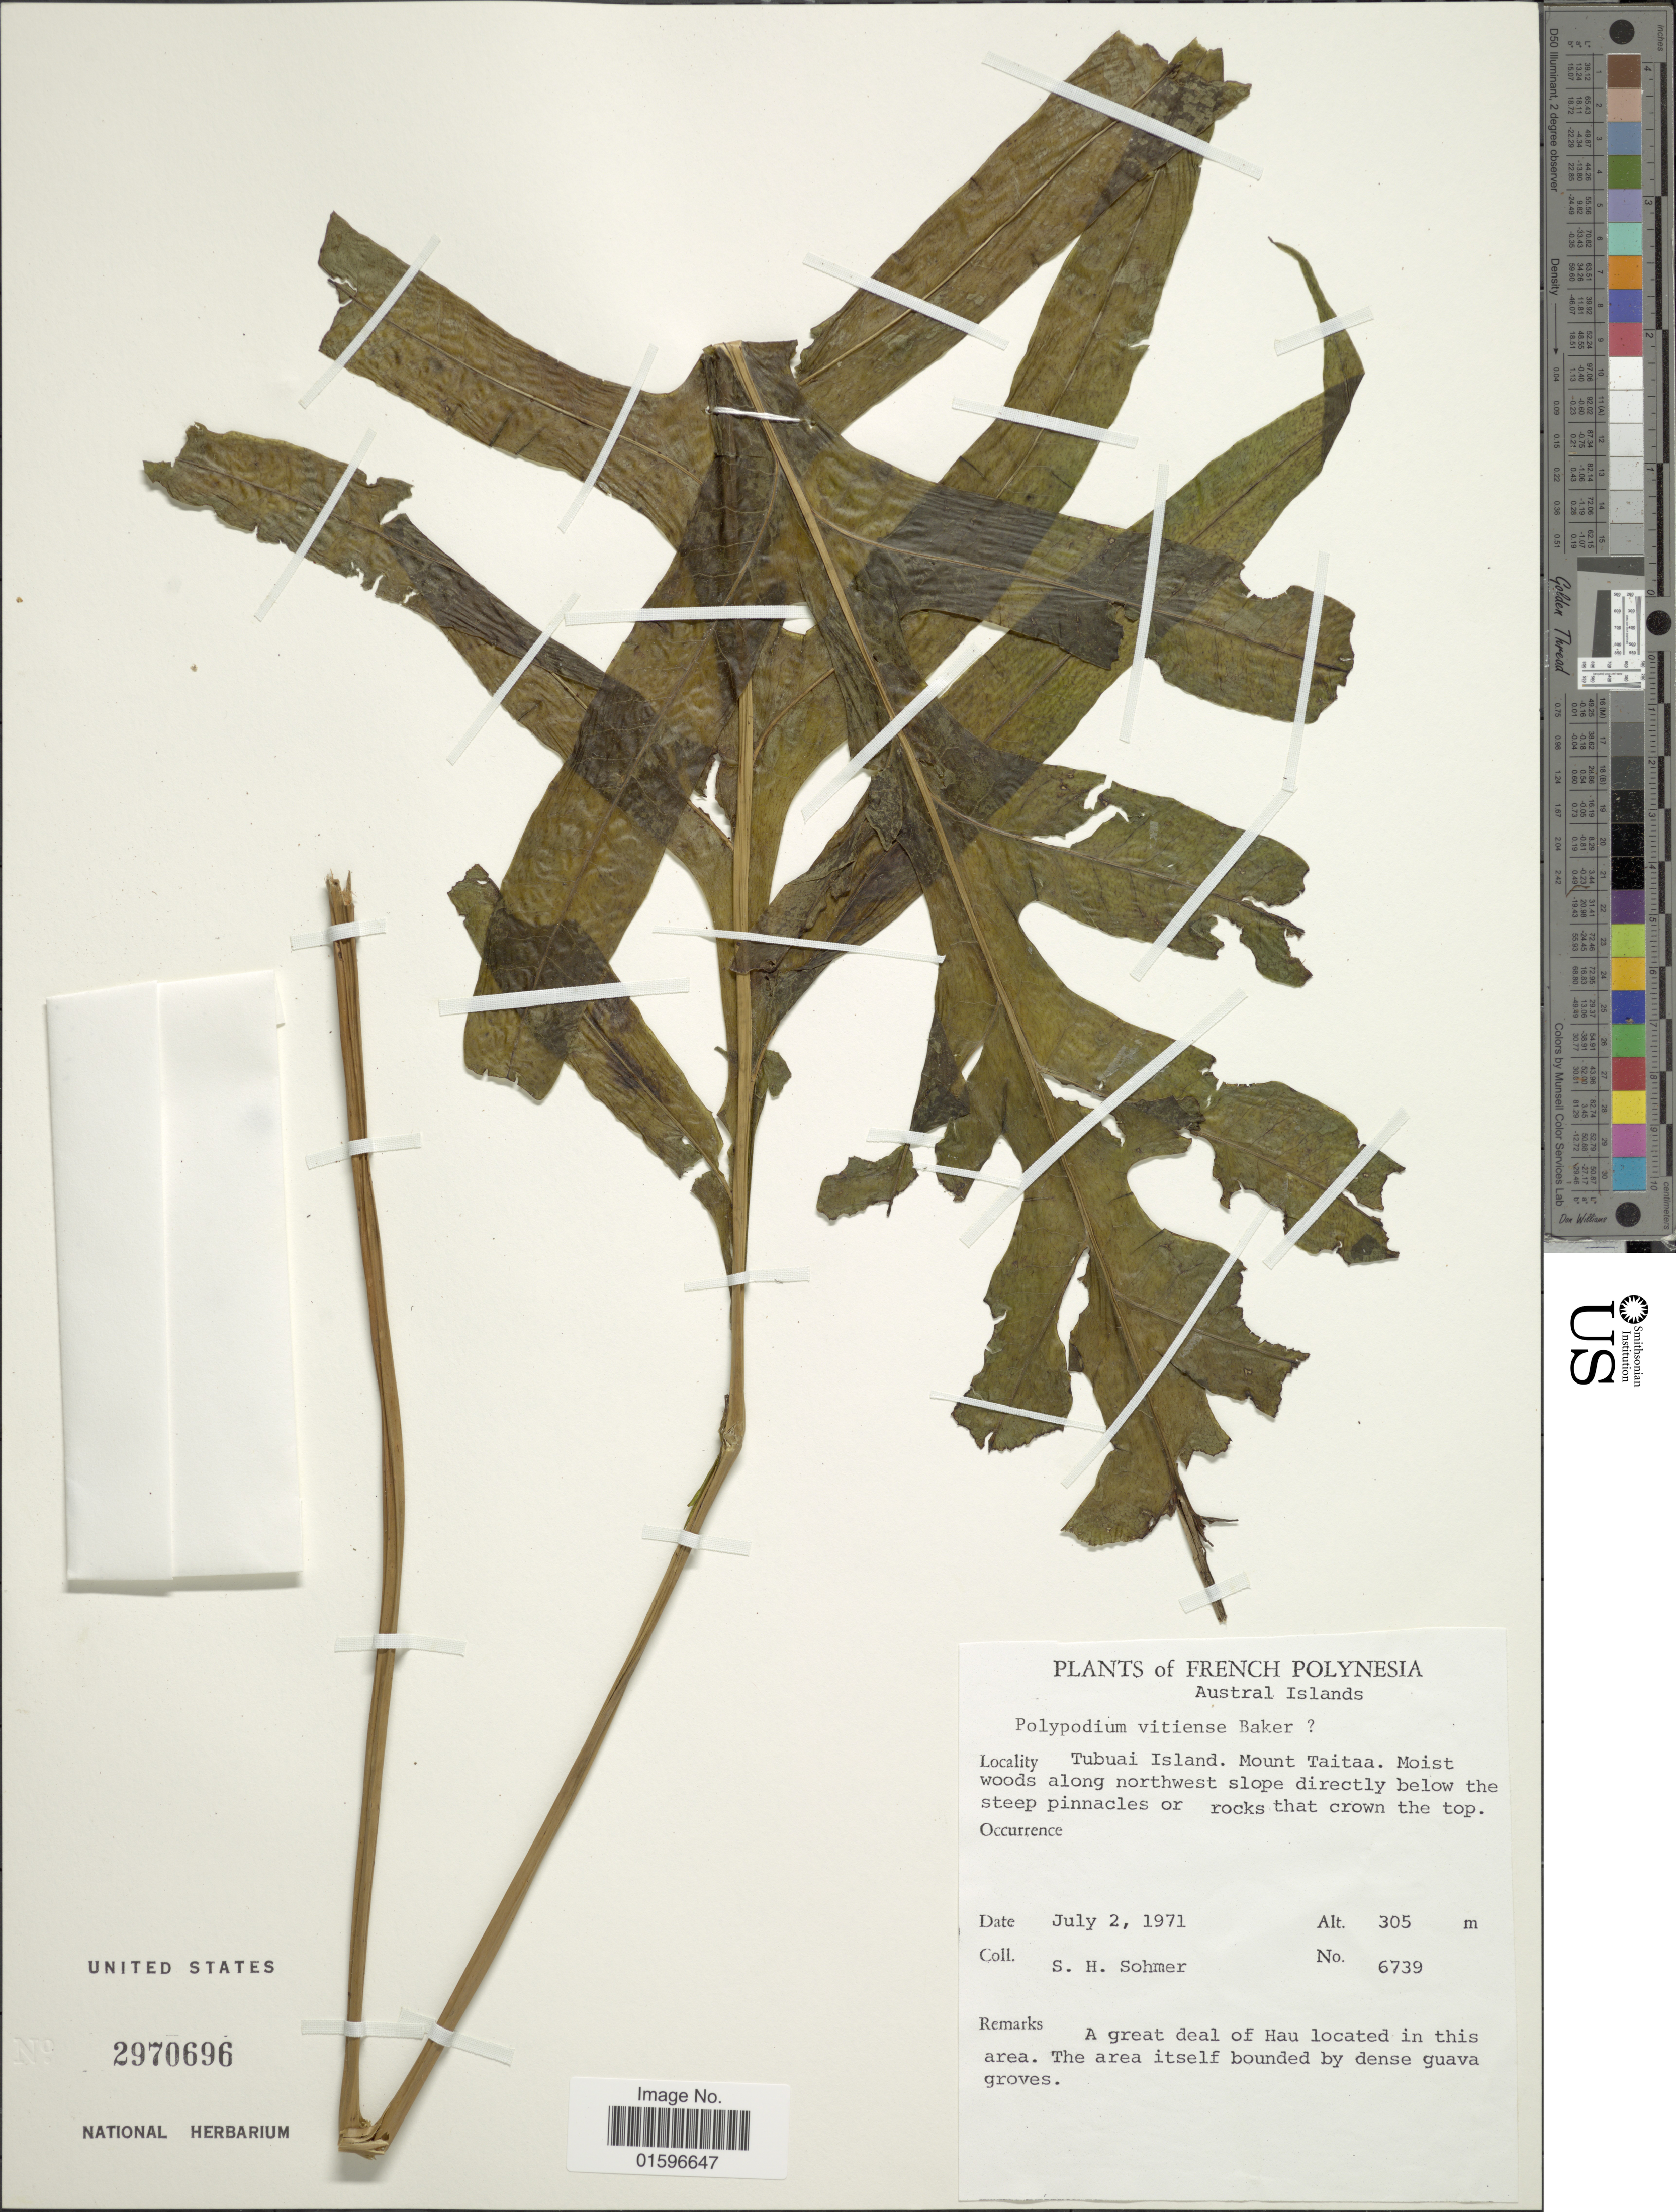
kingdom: Plantae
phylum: Tracheophyta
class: Polypodiopsida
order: Polypodiales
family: Polypodiaceae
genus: Polypodium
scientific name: Polypodium vitiense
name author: Baker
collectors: S. H. Sohmer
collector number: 6739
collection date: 1971-07-02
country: French Polynesia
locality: French Polynesia, Austral Islands, Tubuai Island. Mount Taitaa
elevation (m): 305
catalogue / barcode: US 2970696